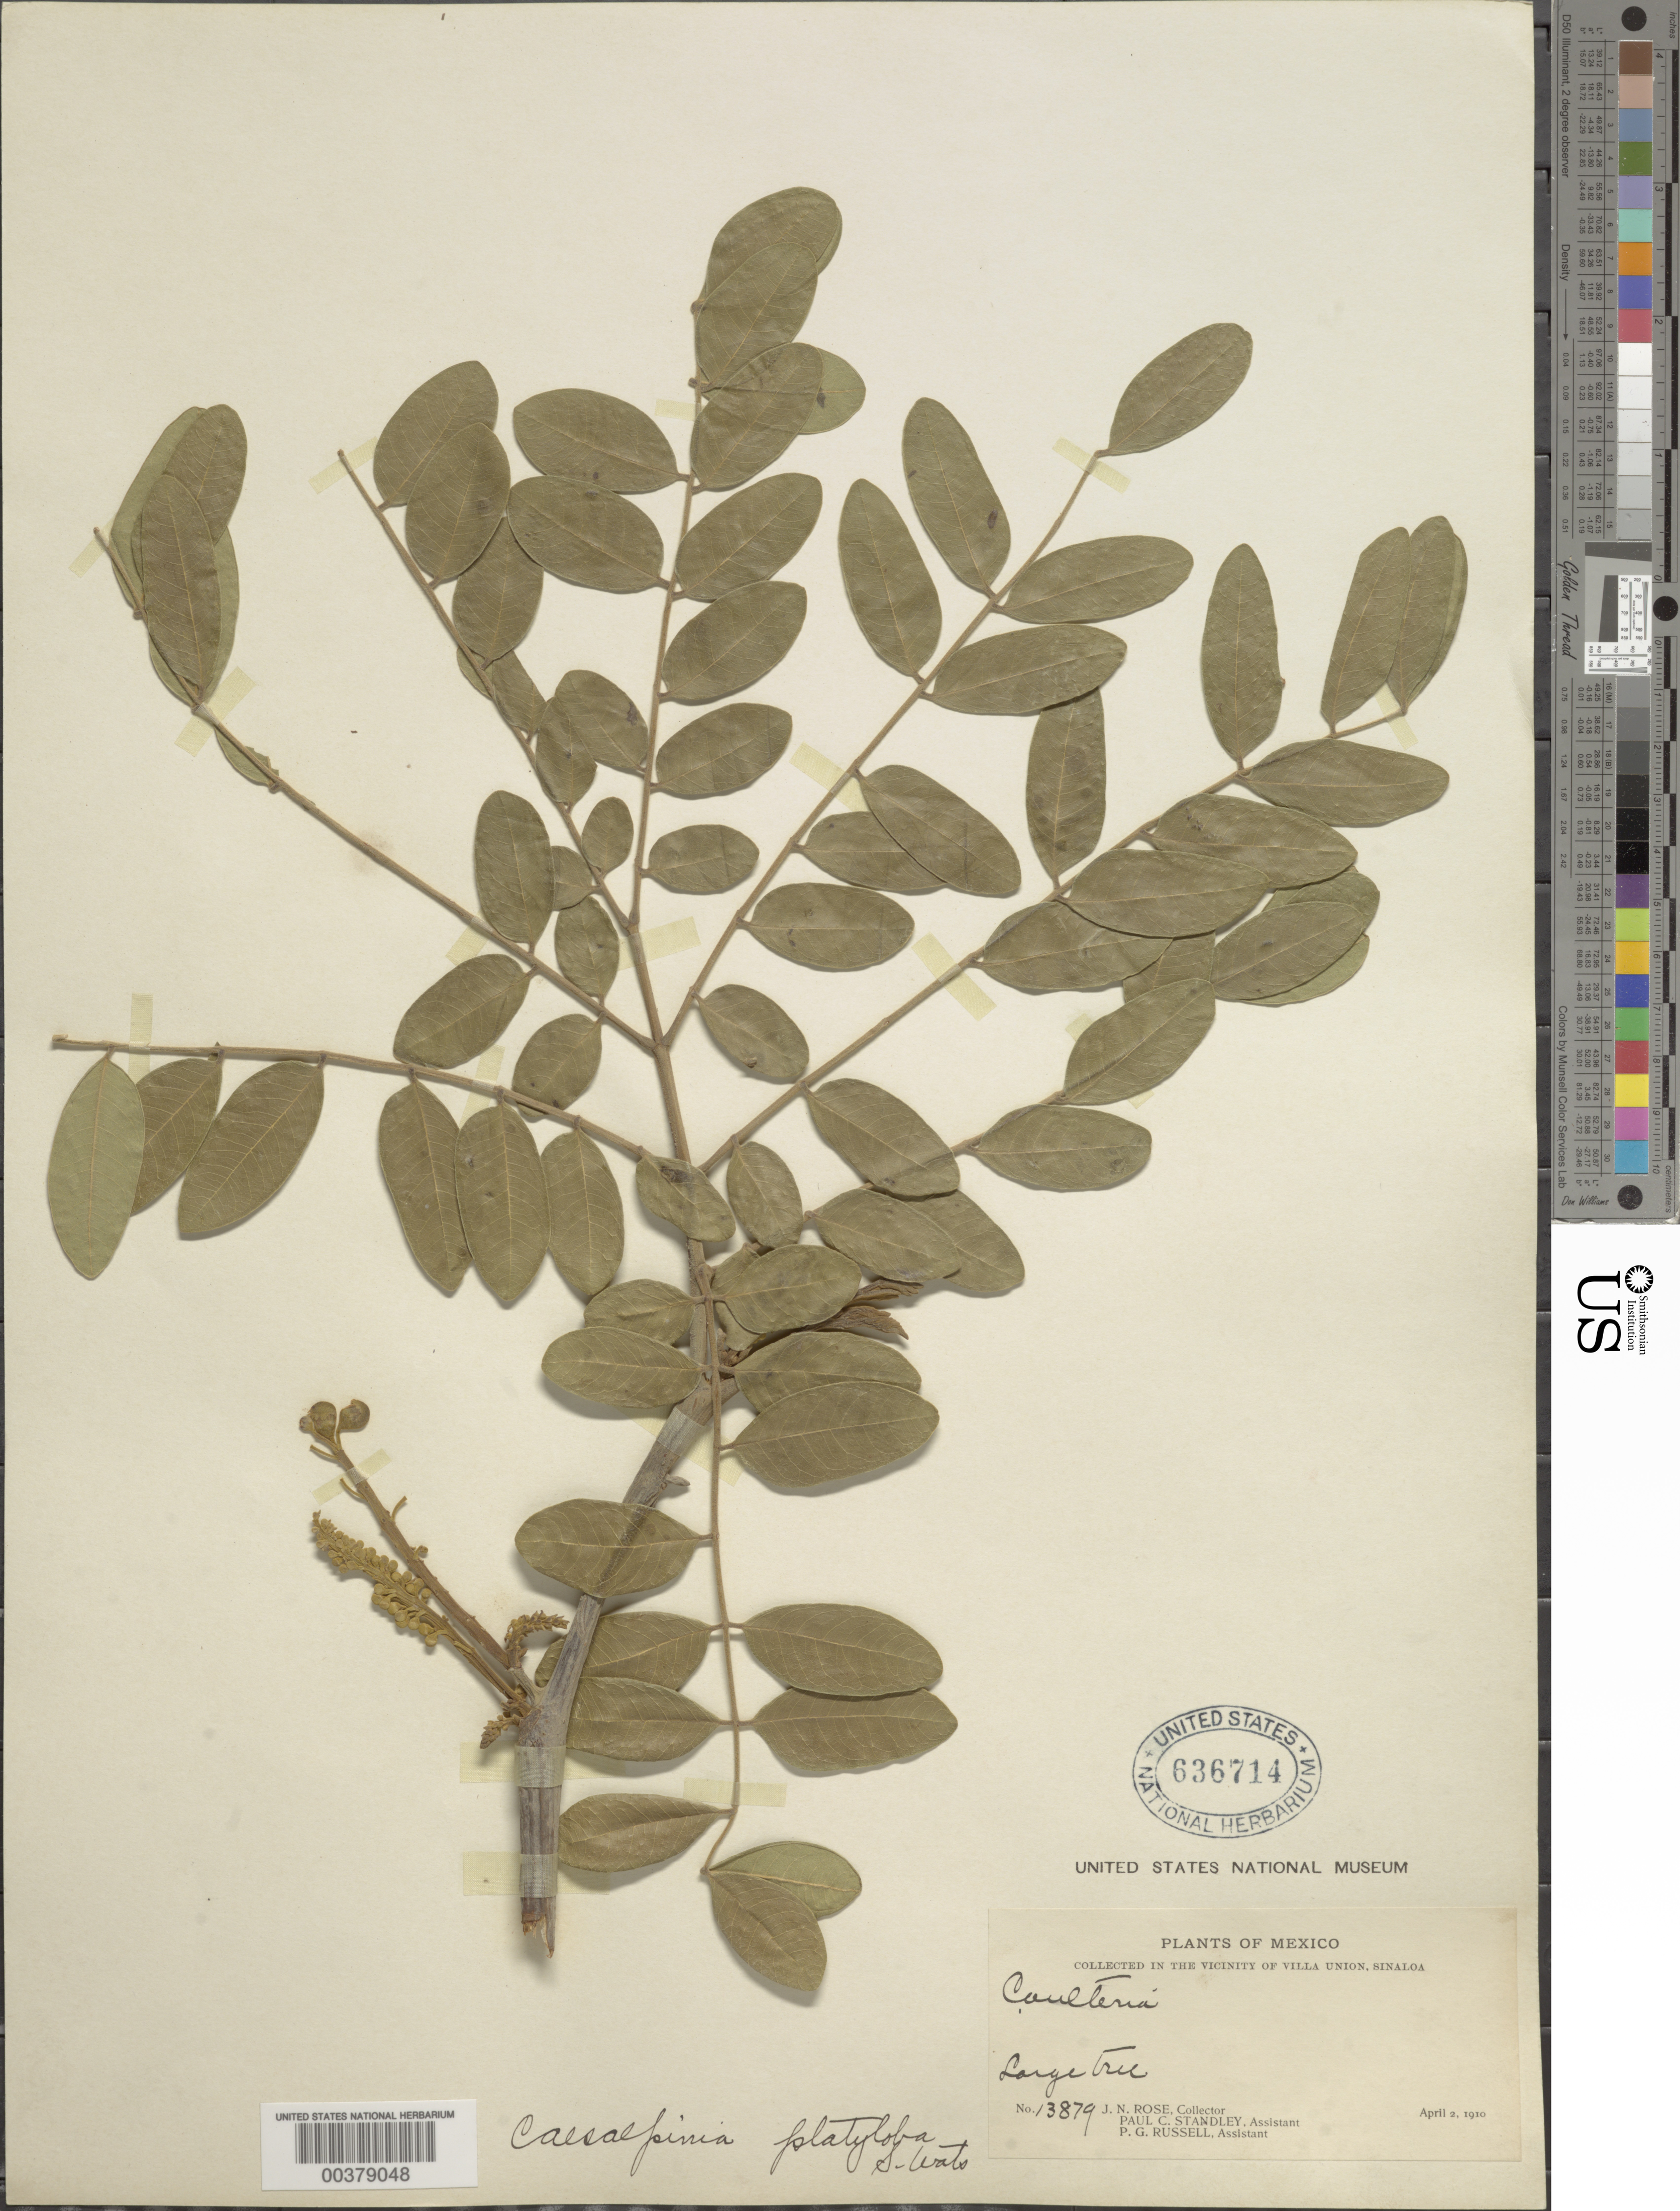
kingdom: Plantae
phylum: Tracheophyta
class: Magnoliopsida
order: Fabales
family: Fabaceae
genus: Coulteria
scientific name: Coulteria platyloba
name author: (S. Watson) N. Zamora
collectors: J. N. Rose, P. C. Standley & P. G. Russell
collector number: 13879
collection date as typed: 02 Apr 1910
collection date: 1910-04-02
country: Mexico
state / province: Sinaloa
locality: Vicinity of Villa Union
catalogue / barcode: US 636714